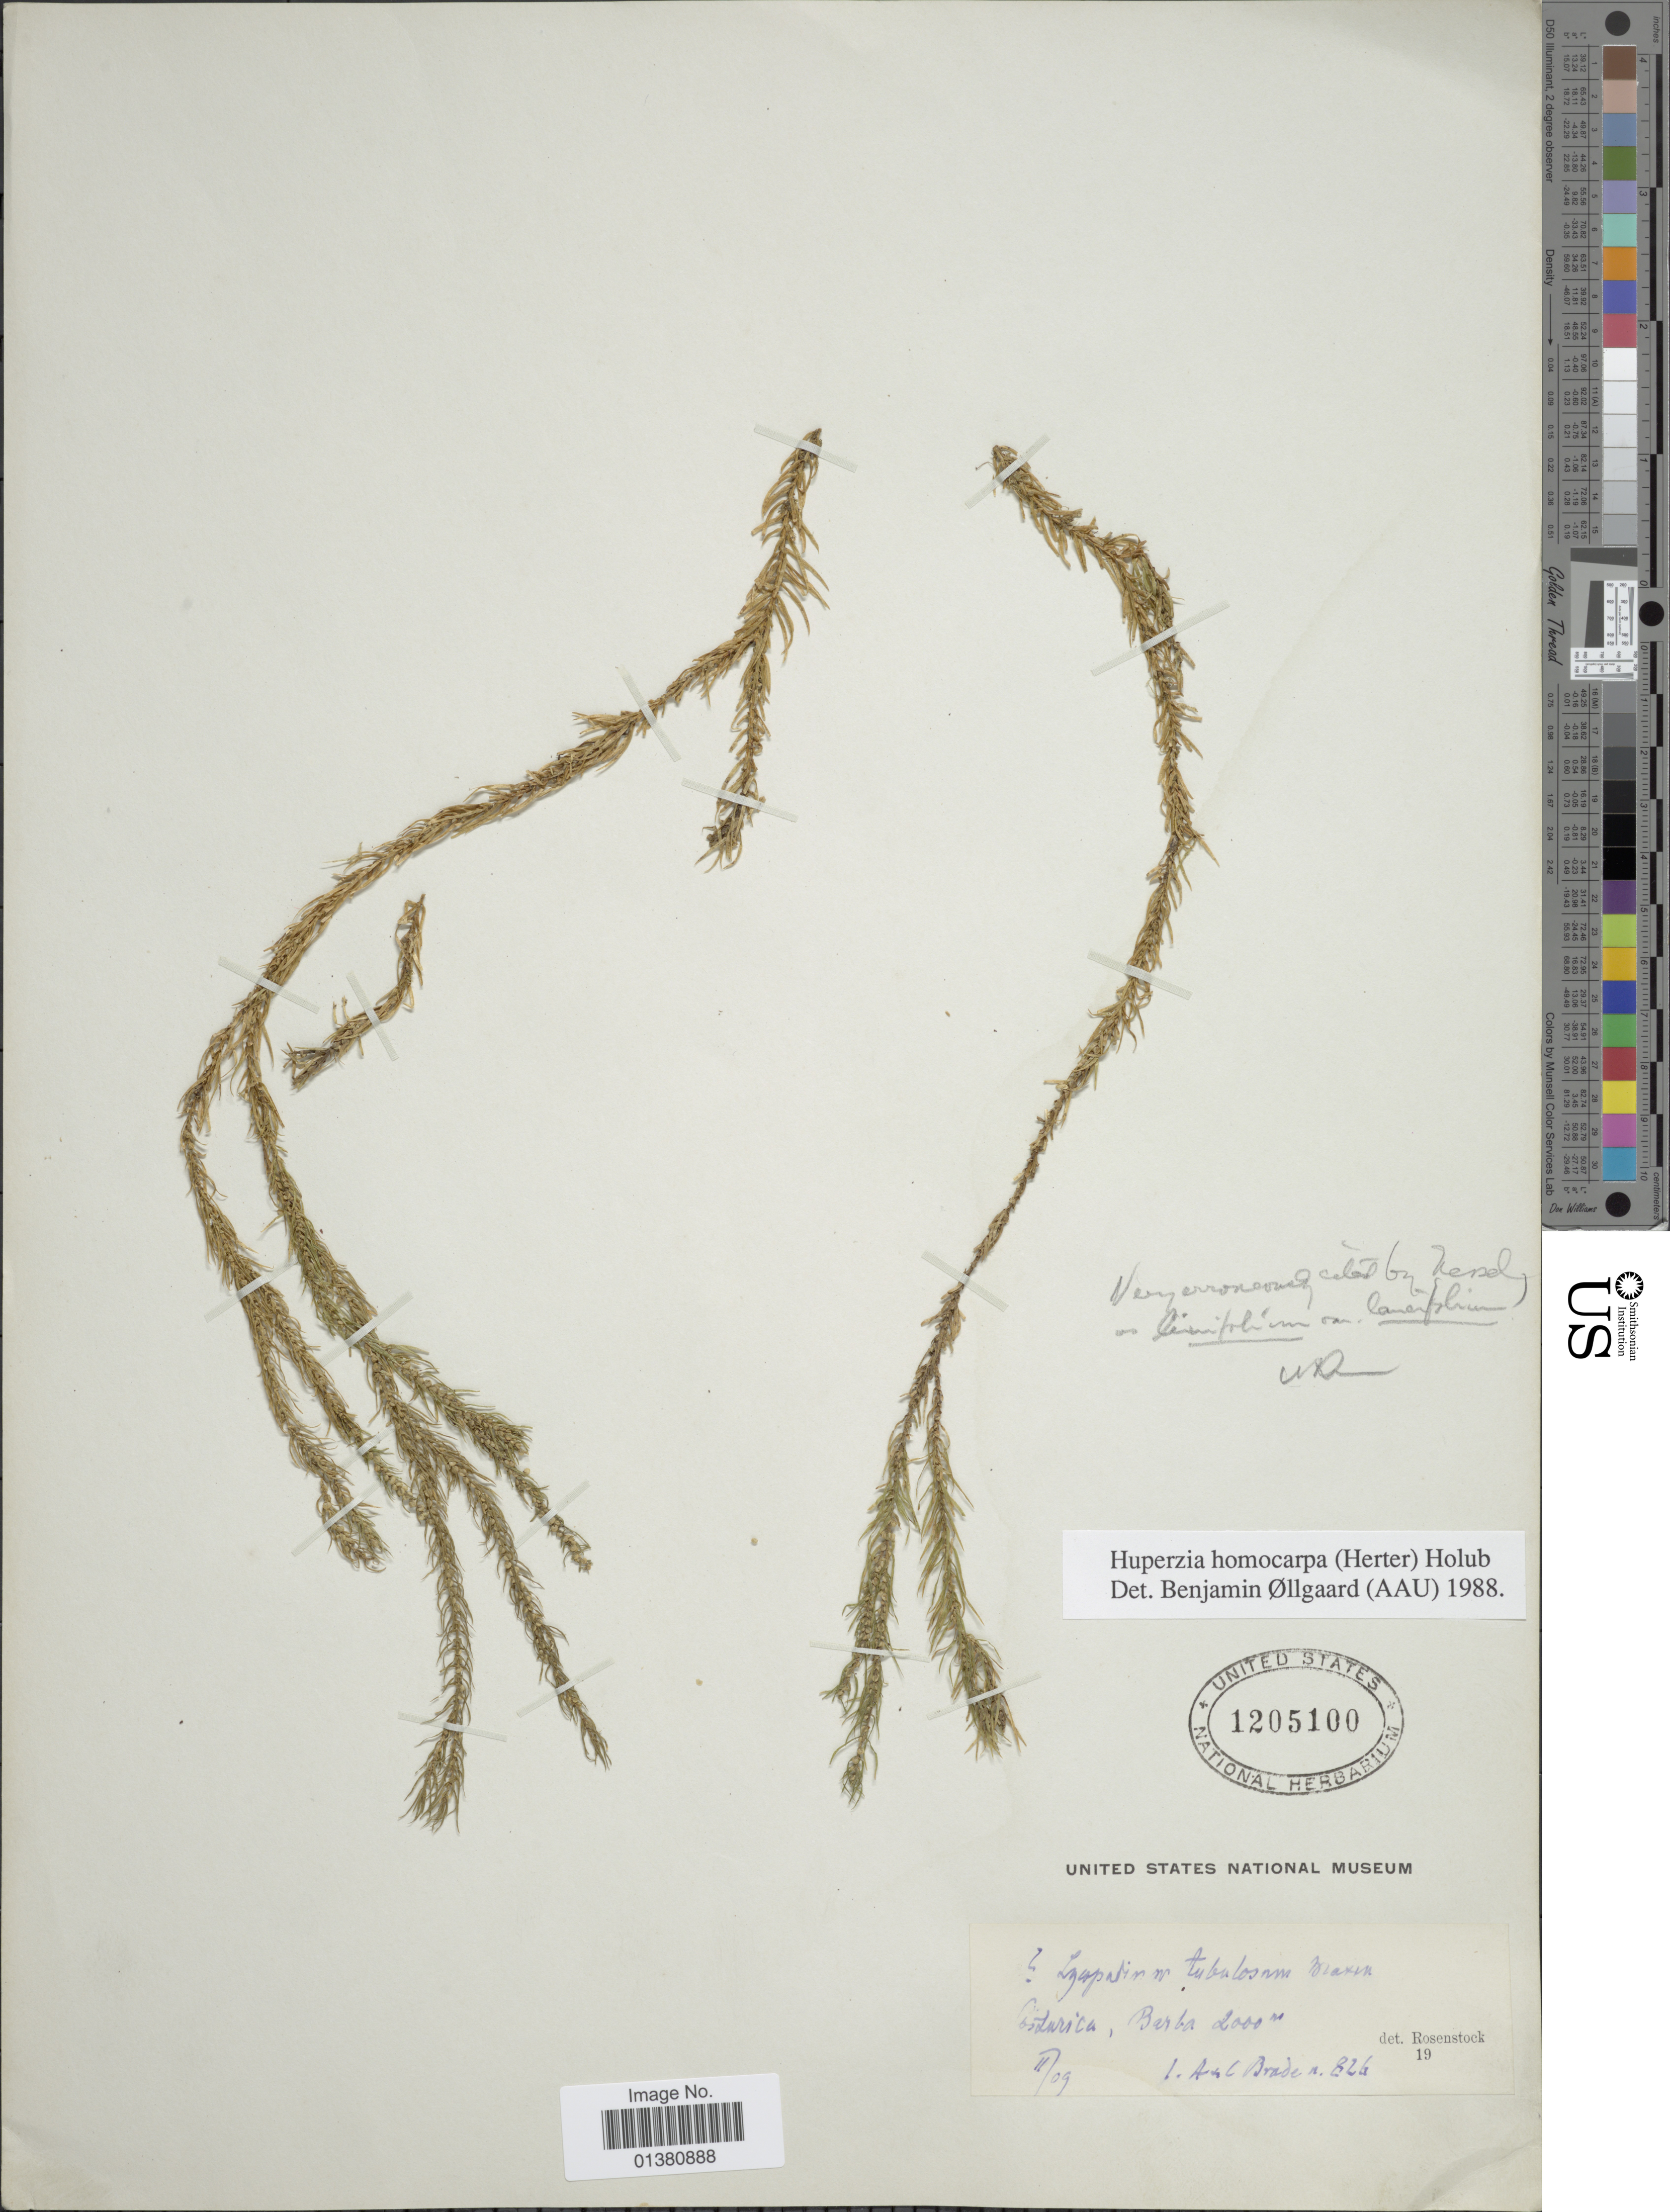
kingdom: Plantae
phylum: Tracheophyta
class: Lycopodiopsida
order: Lycopodiales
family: Lycopodiaceae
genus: Phlegmariurus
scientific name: Phlegmariurus homocarpus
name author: (Herter) B. Øllg.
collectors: L. Brade & C. Brade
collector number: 826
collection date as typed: Transcribed d/m/y: /11/9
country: Costa Rica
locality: Barba [Barva]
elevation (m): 2000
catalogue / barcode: US 1205100